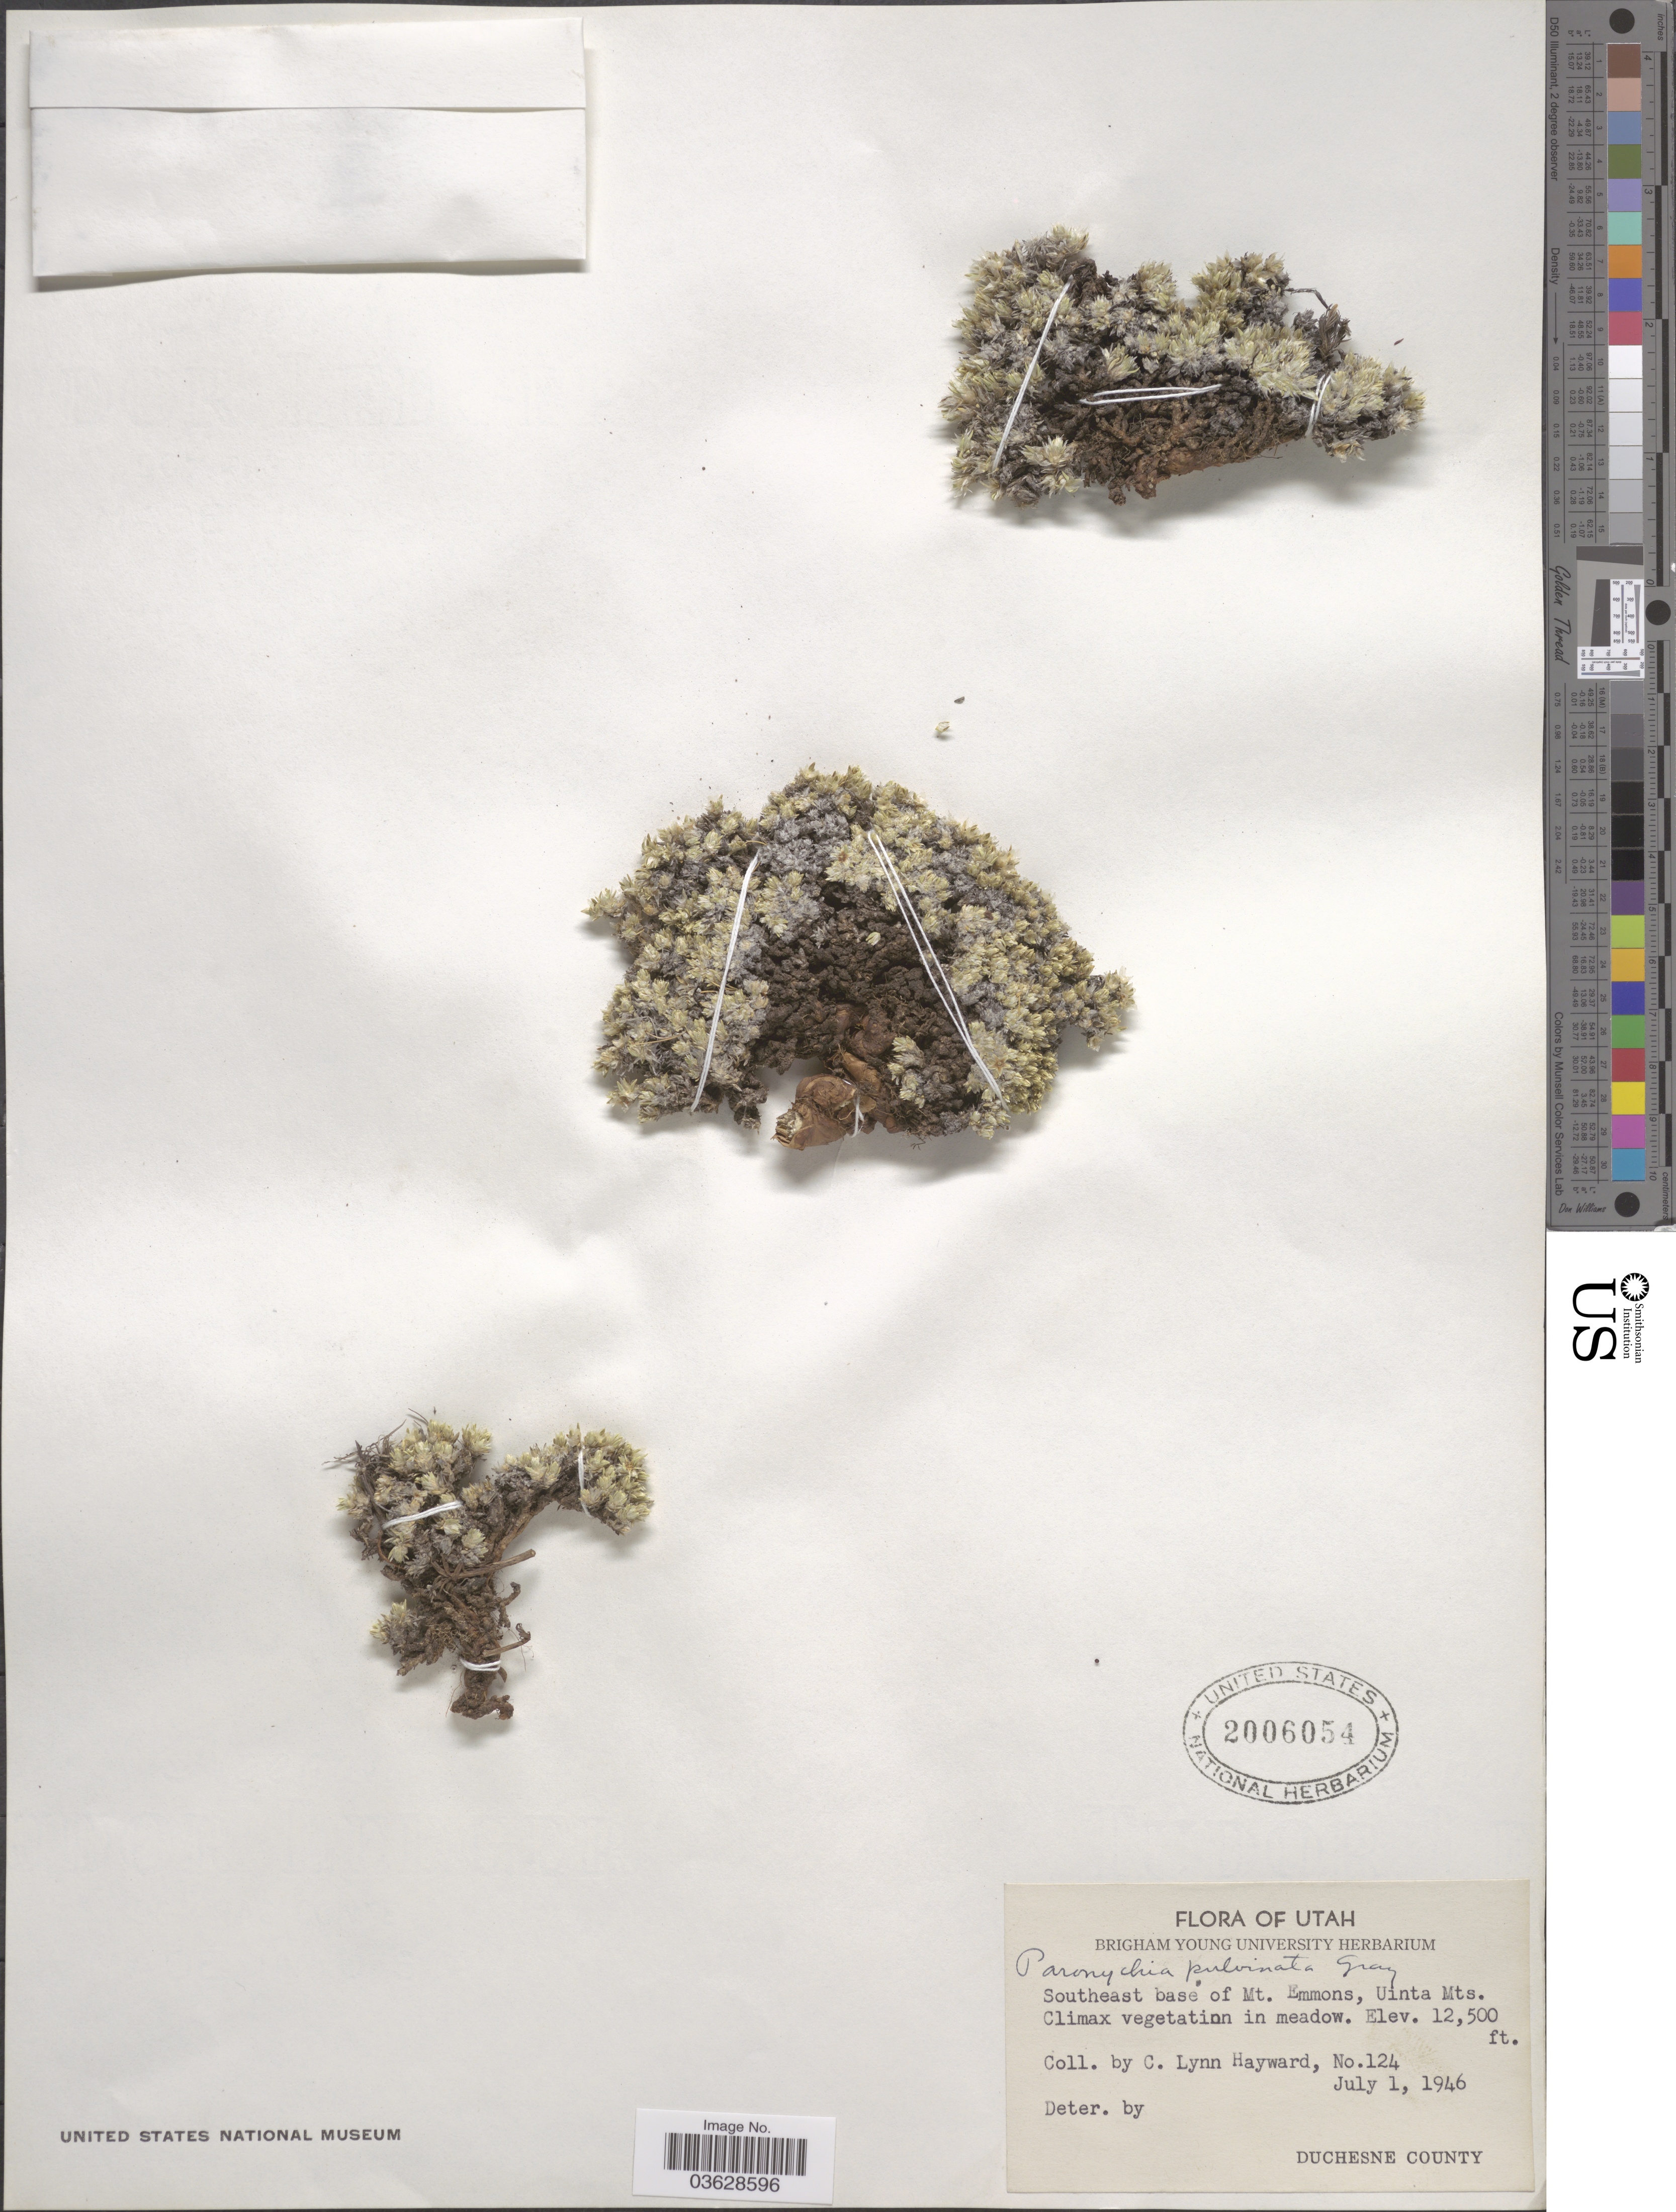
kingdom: Plantae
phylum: Tracheophyta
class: Magnoliopsida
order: Caryophyllales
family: Caryophyllaceae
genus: Paronychia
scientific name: Paronychia pulvinata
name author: A. Gray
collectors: C. Hayward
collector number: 124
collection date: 1946-07-01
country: United States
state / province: Utah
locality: Southeast base of Mt. Emmons, Uinta Mts.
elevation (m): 3810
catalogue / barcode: US 2006054